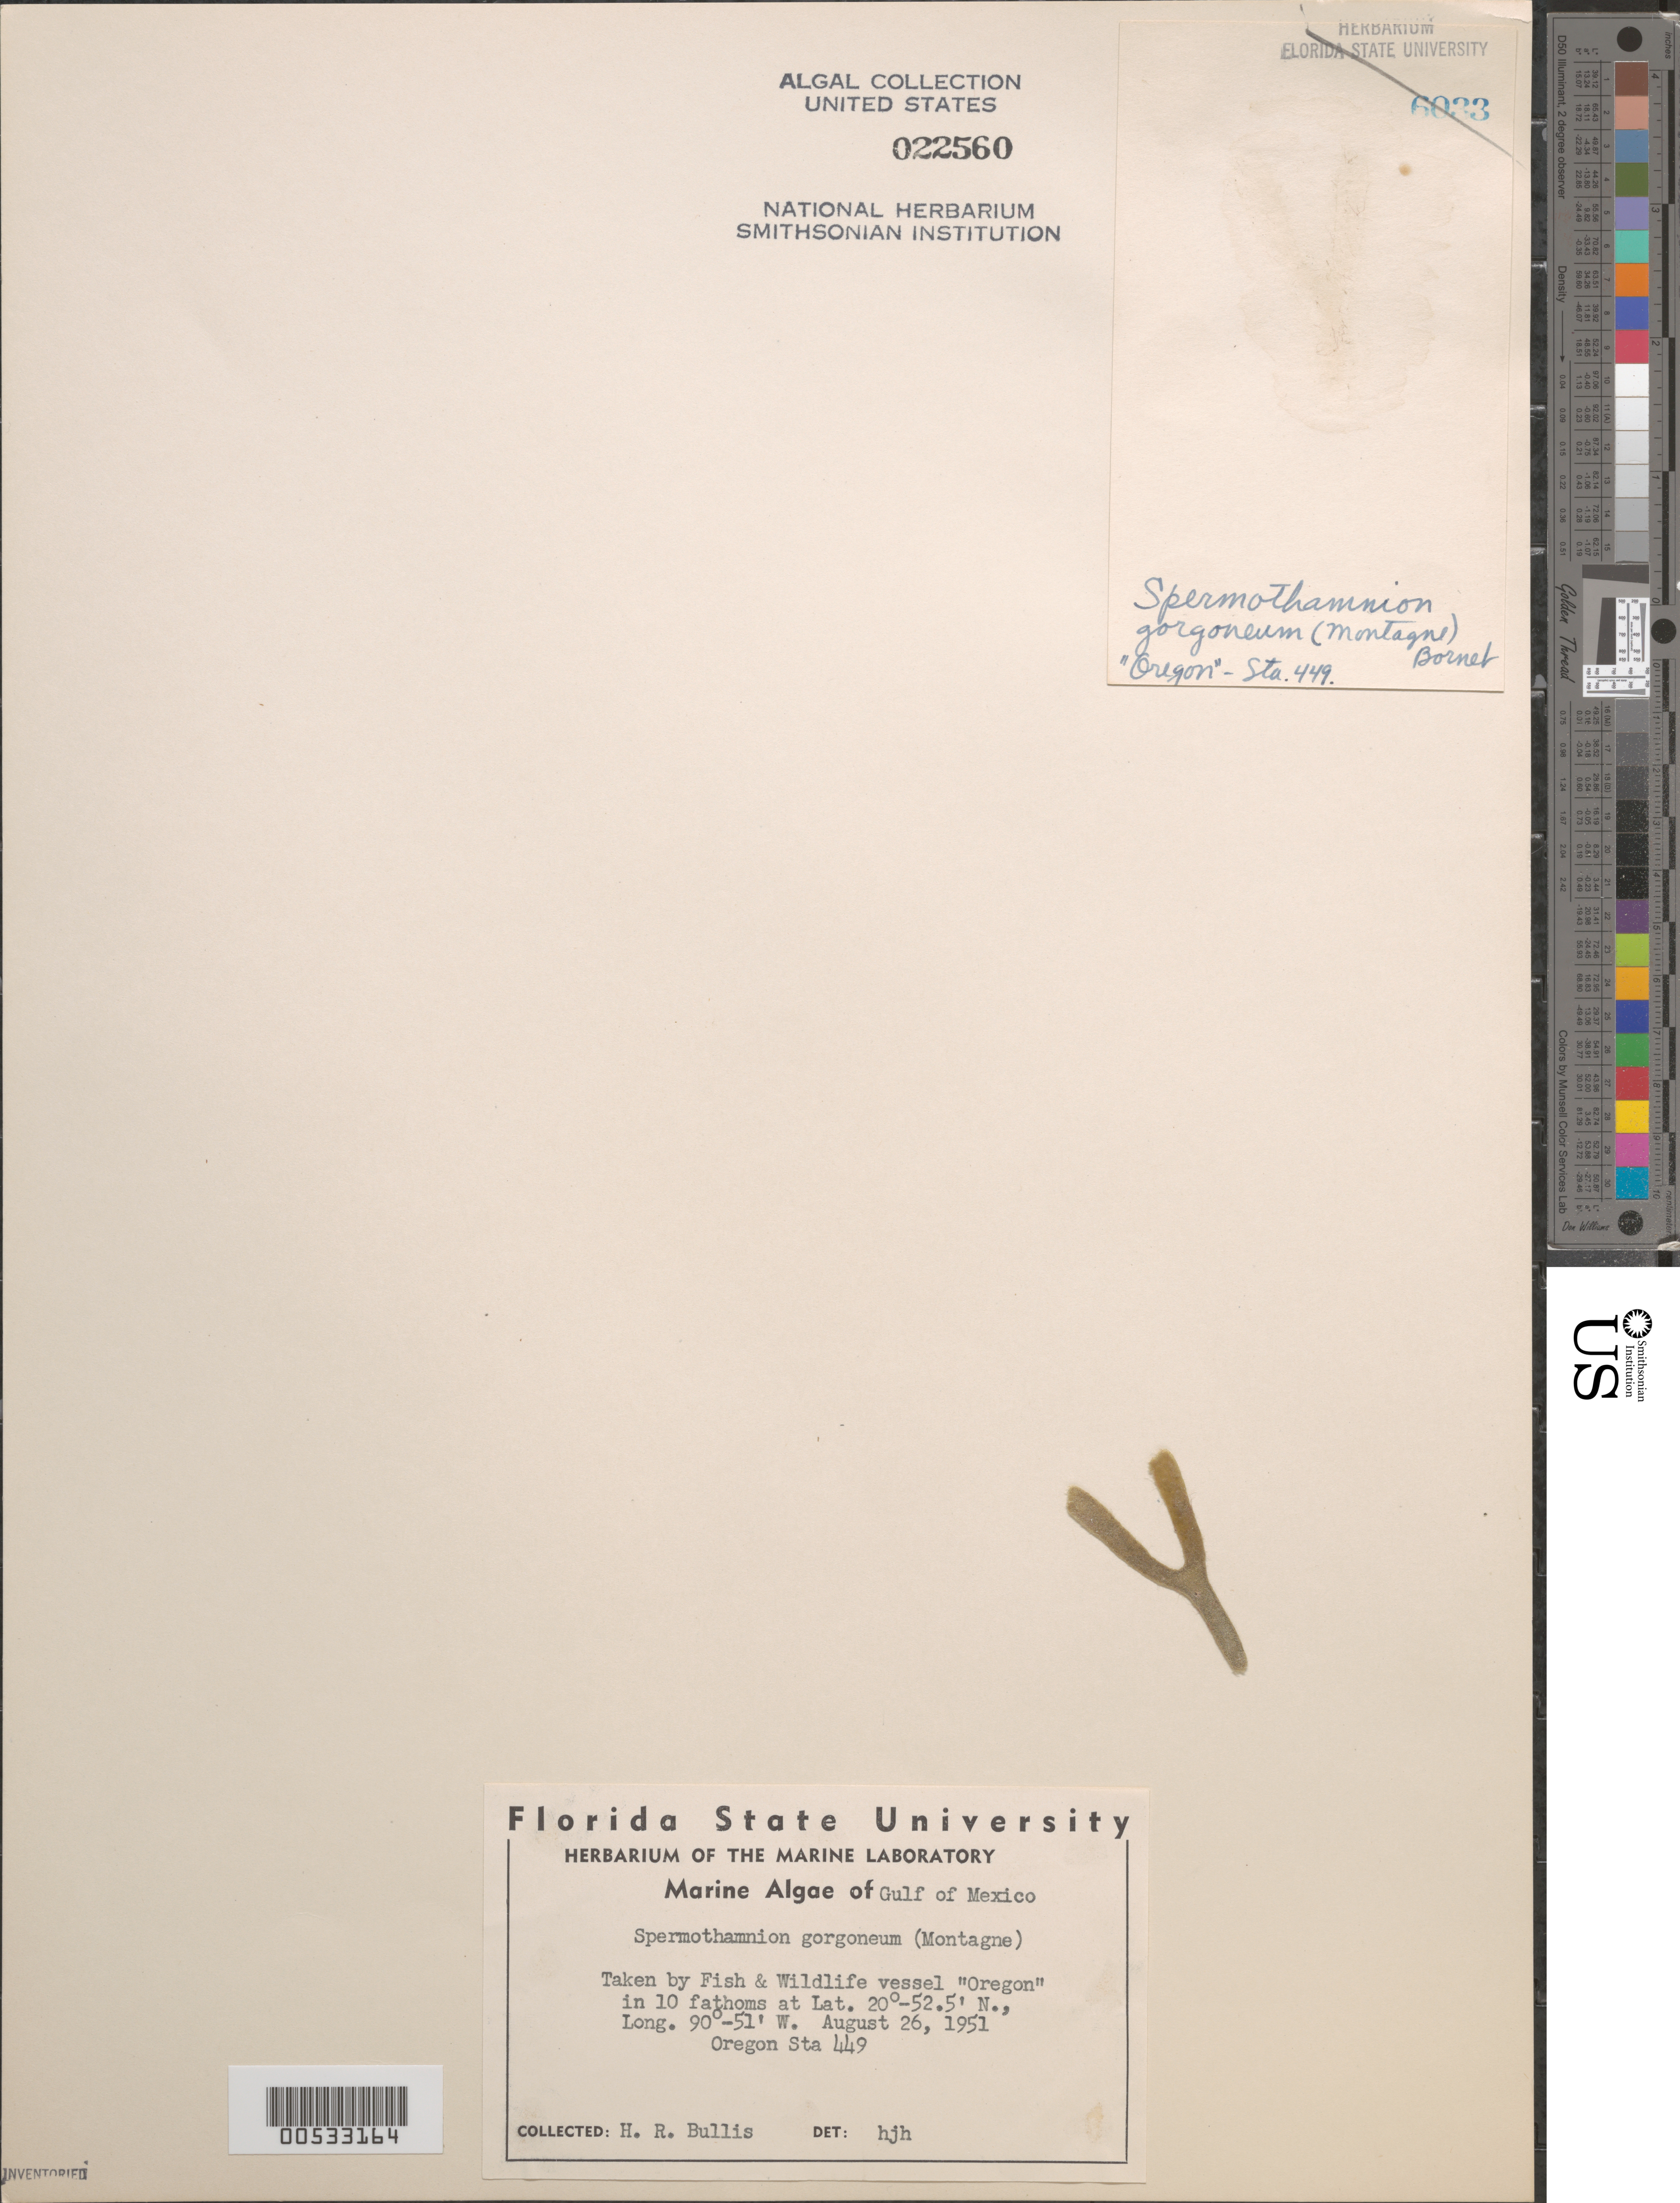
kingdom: Plantae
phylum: Rhodophyta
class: Florideophyceae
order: Ceramiales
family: Wrangeliaceae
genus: Tiffaniella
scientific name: Tiffaniella gorgonea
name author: (Montagne) Doty & Menez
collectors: H. Bullis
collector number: Station 449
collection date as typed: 26 Aug 1951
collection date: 1951-08-26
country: Mexico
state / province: Campeche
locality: Campeche Banks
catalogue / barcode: US 22560